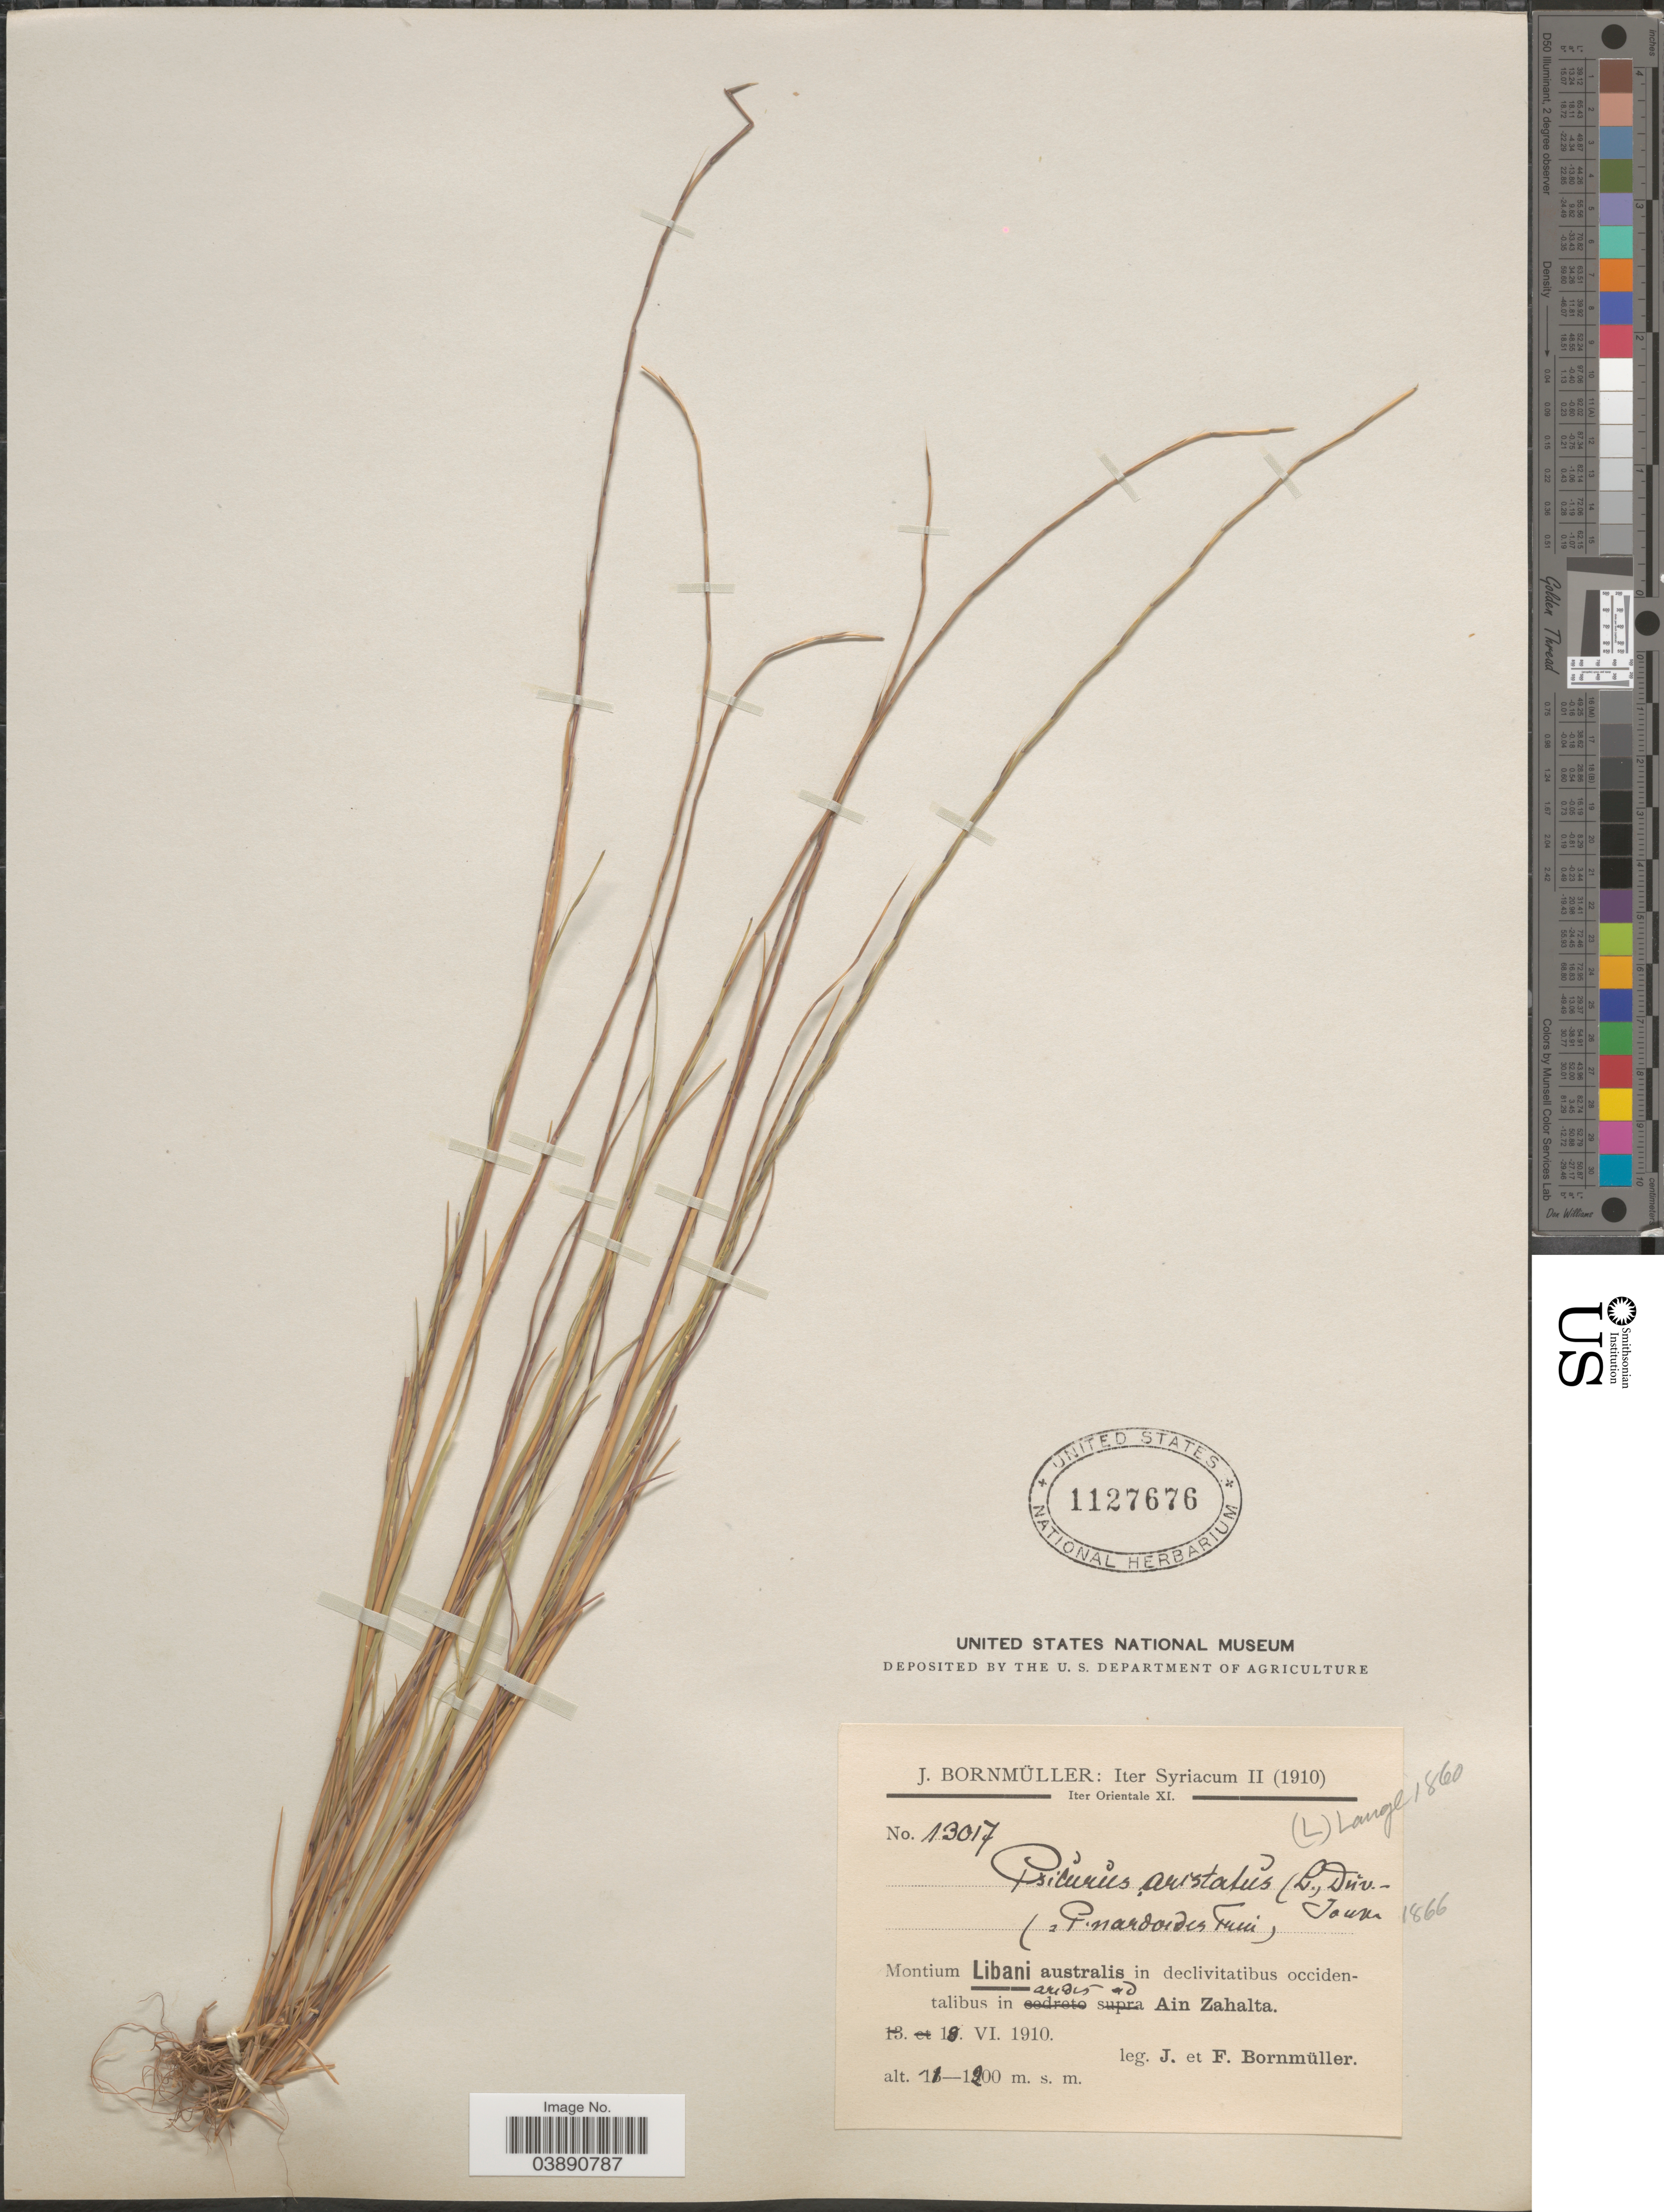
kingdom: Plantae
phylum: Tracheophyta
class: Liliopsida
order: Poales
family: Poaceae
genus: Festuca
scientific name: Festuca incurva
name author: (Gouan) Gutermann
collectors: J. Bornmüller & F. Bornmüller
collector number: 13017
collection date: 1910-06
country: Lebanon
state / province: Mont-Liban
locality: Iter Syriacum. Montium Libani australis in declivitatibus occidentalibus in aridis ad Ain Zahalta.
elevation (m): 1100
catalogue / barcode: US 1127676